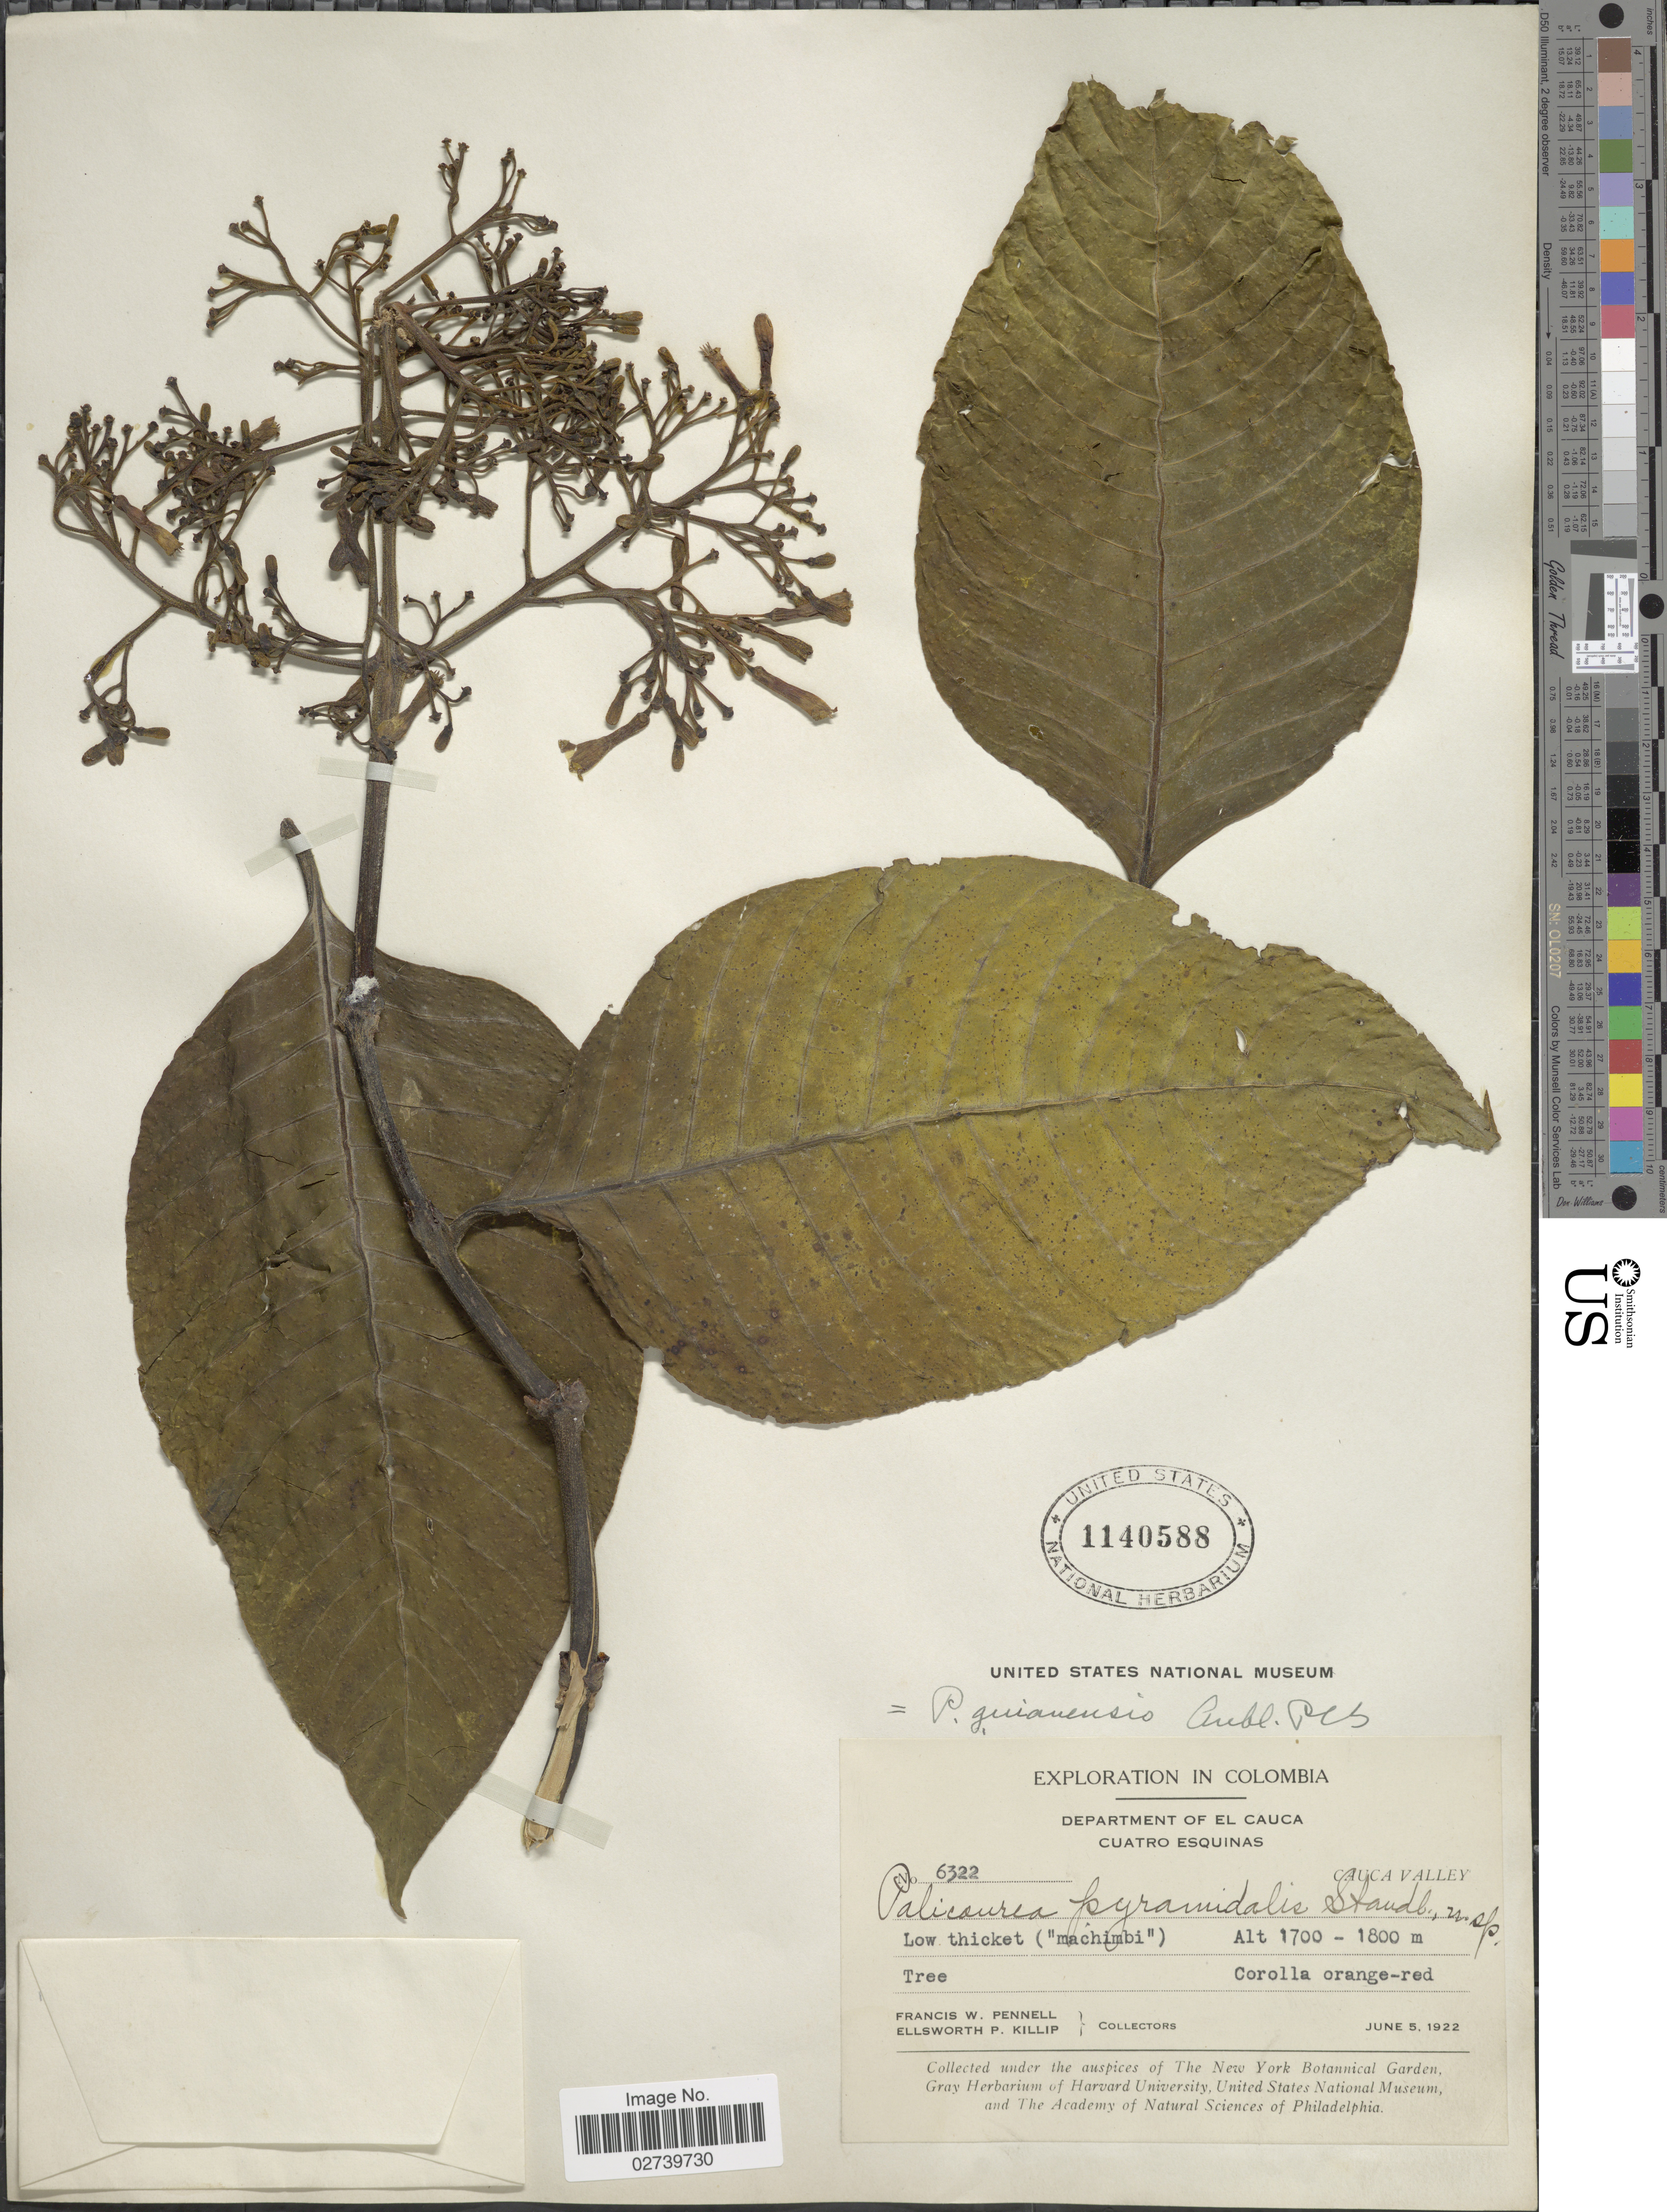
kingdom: Plantae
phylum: Tracheophyta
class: Magnoliopsida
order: Gentianales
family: Rubiaceae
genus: Palicourea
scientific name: Palicourea guianensis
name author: Aubl.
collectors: F. W. Pennell & E. P. Killip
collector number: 6322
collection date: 1922-06-05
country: Colombia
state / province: Cauca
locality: Cuatro Esquinas. Cauca Valley.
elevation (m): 1700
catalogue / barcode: US 1140588